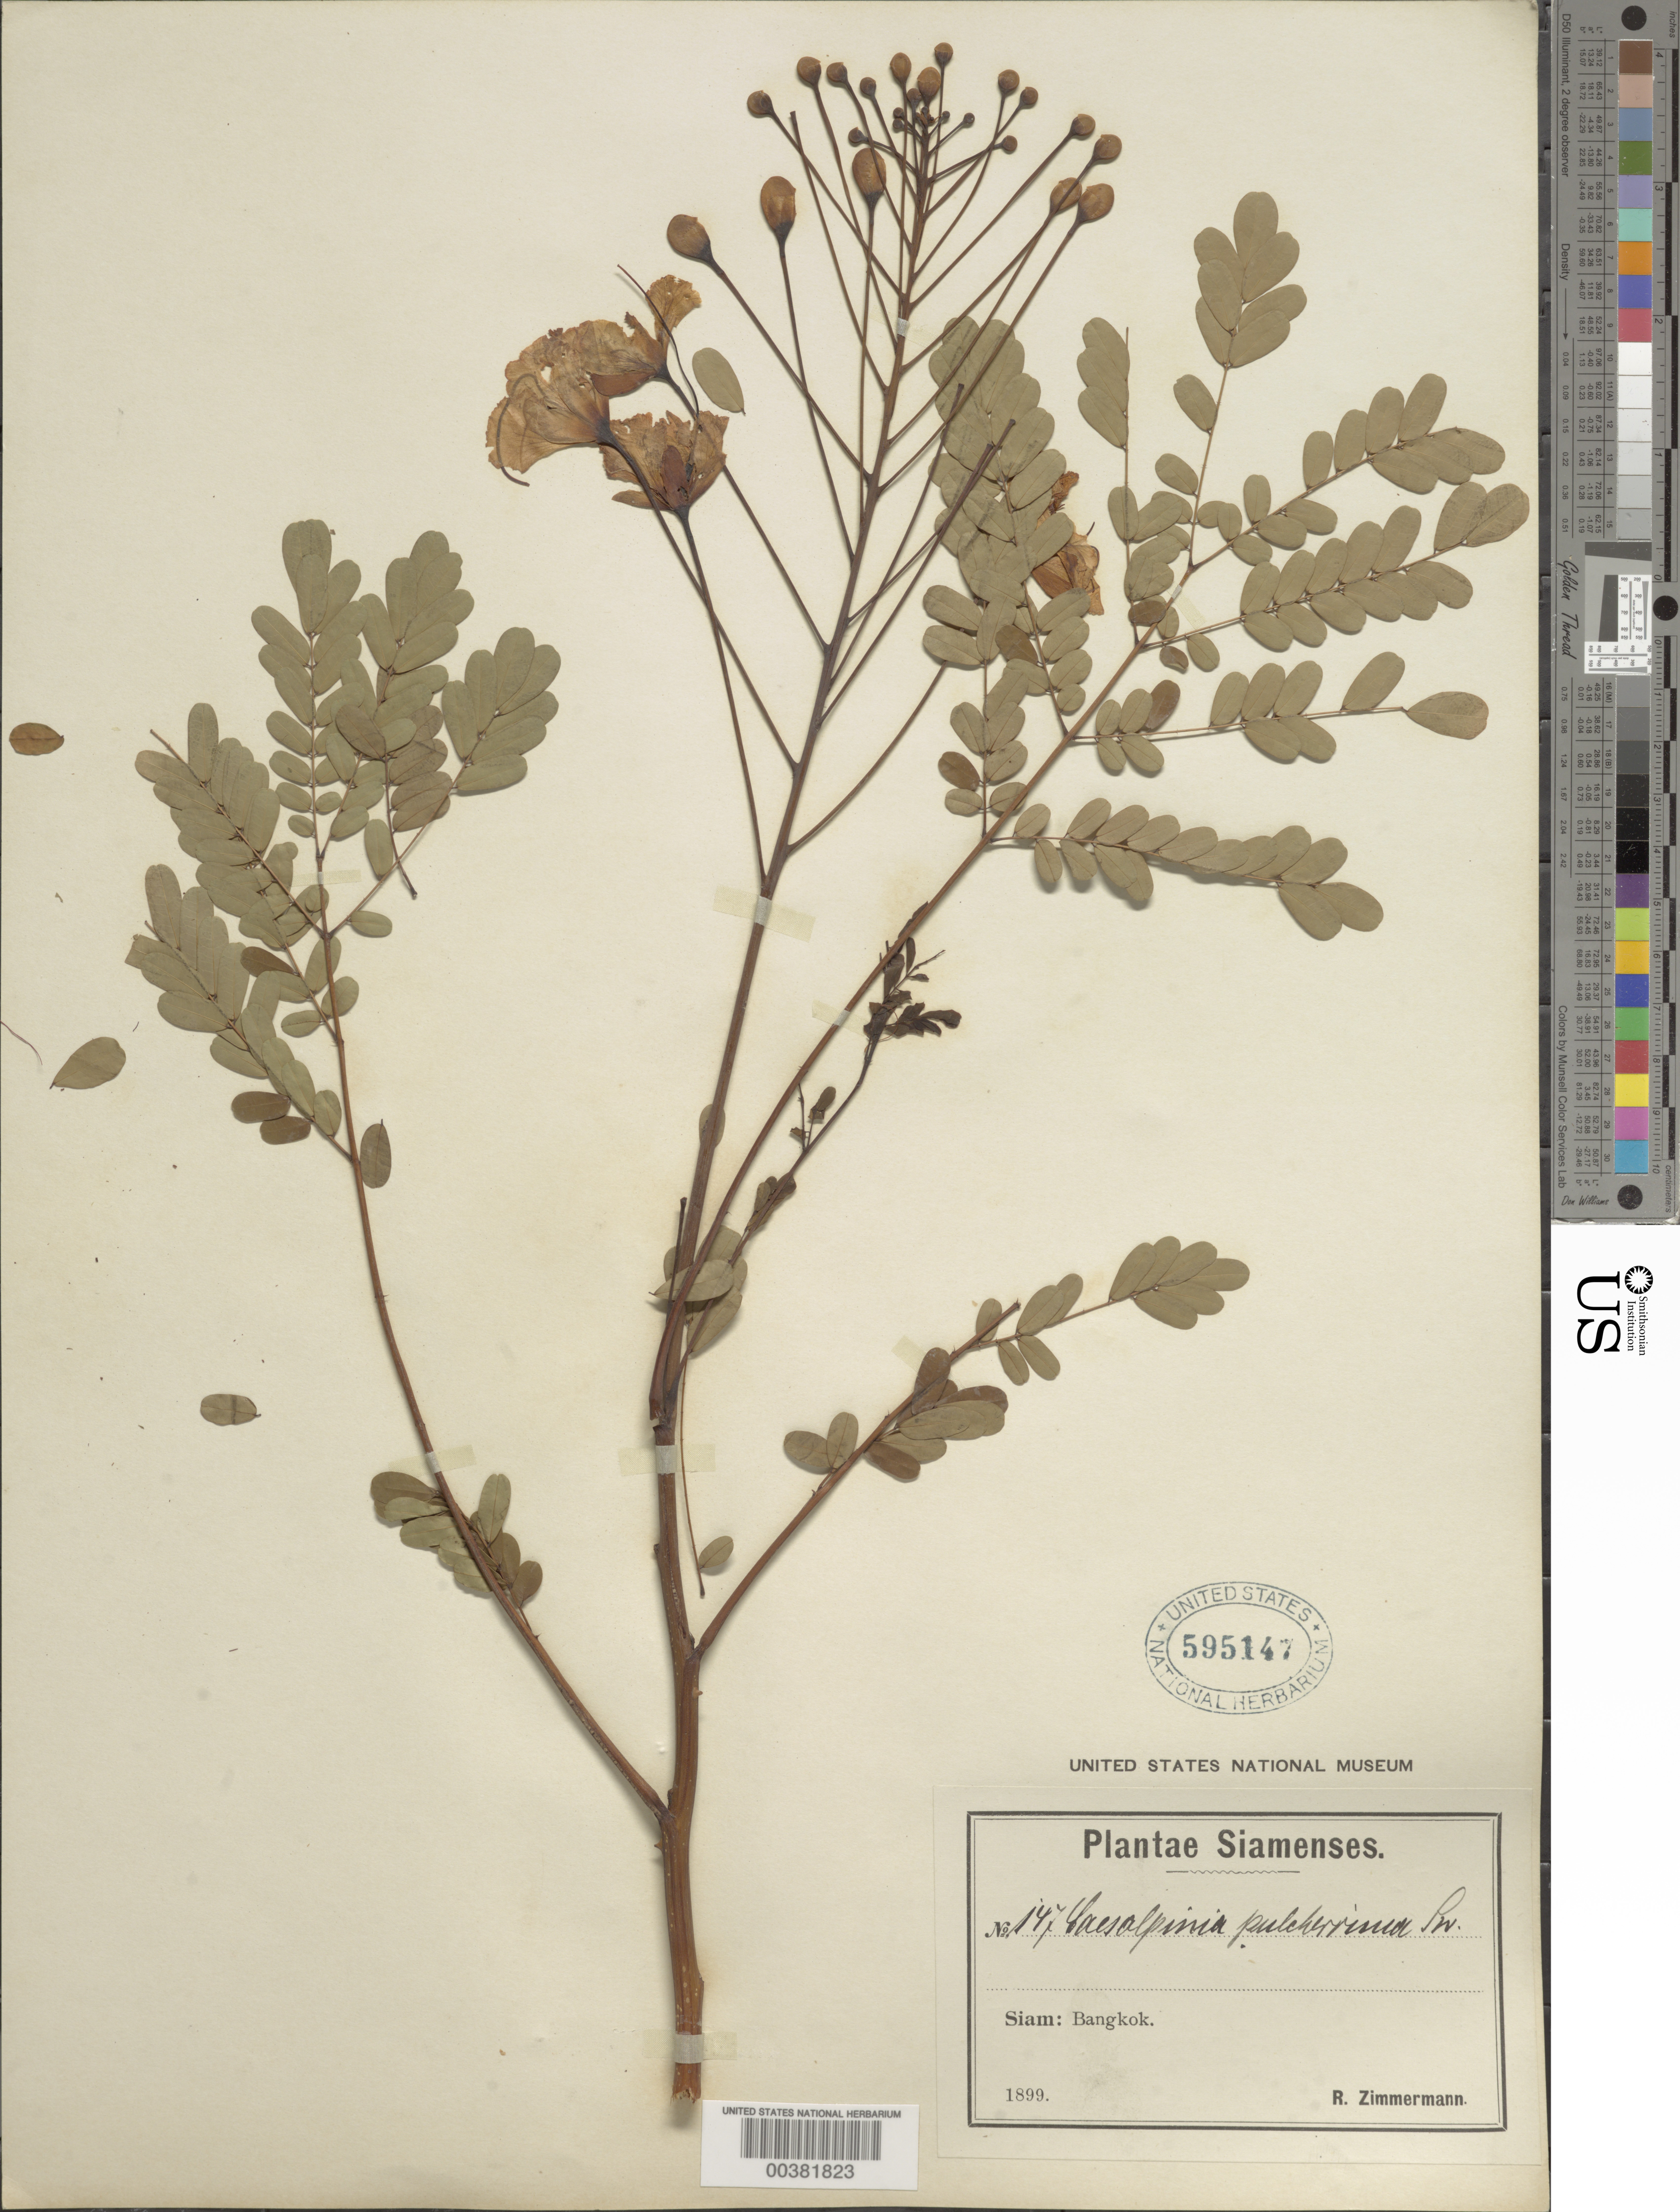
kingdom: Plantae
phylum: Tracheophyta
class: Magnoliopsida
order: Fabales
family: Fabaceae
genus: Caesalpinia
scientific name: Caesalpinia pulcherrima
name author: (L.) Sw.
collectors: R. Zimmermann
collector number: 147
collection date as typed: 1899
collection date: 1899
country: Thailand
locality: Bangkok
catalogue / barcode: US 595147